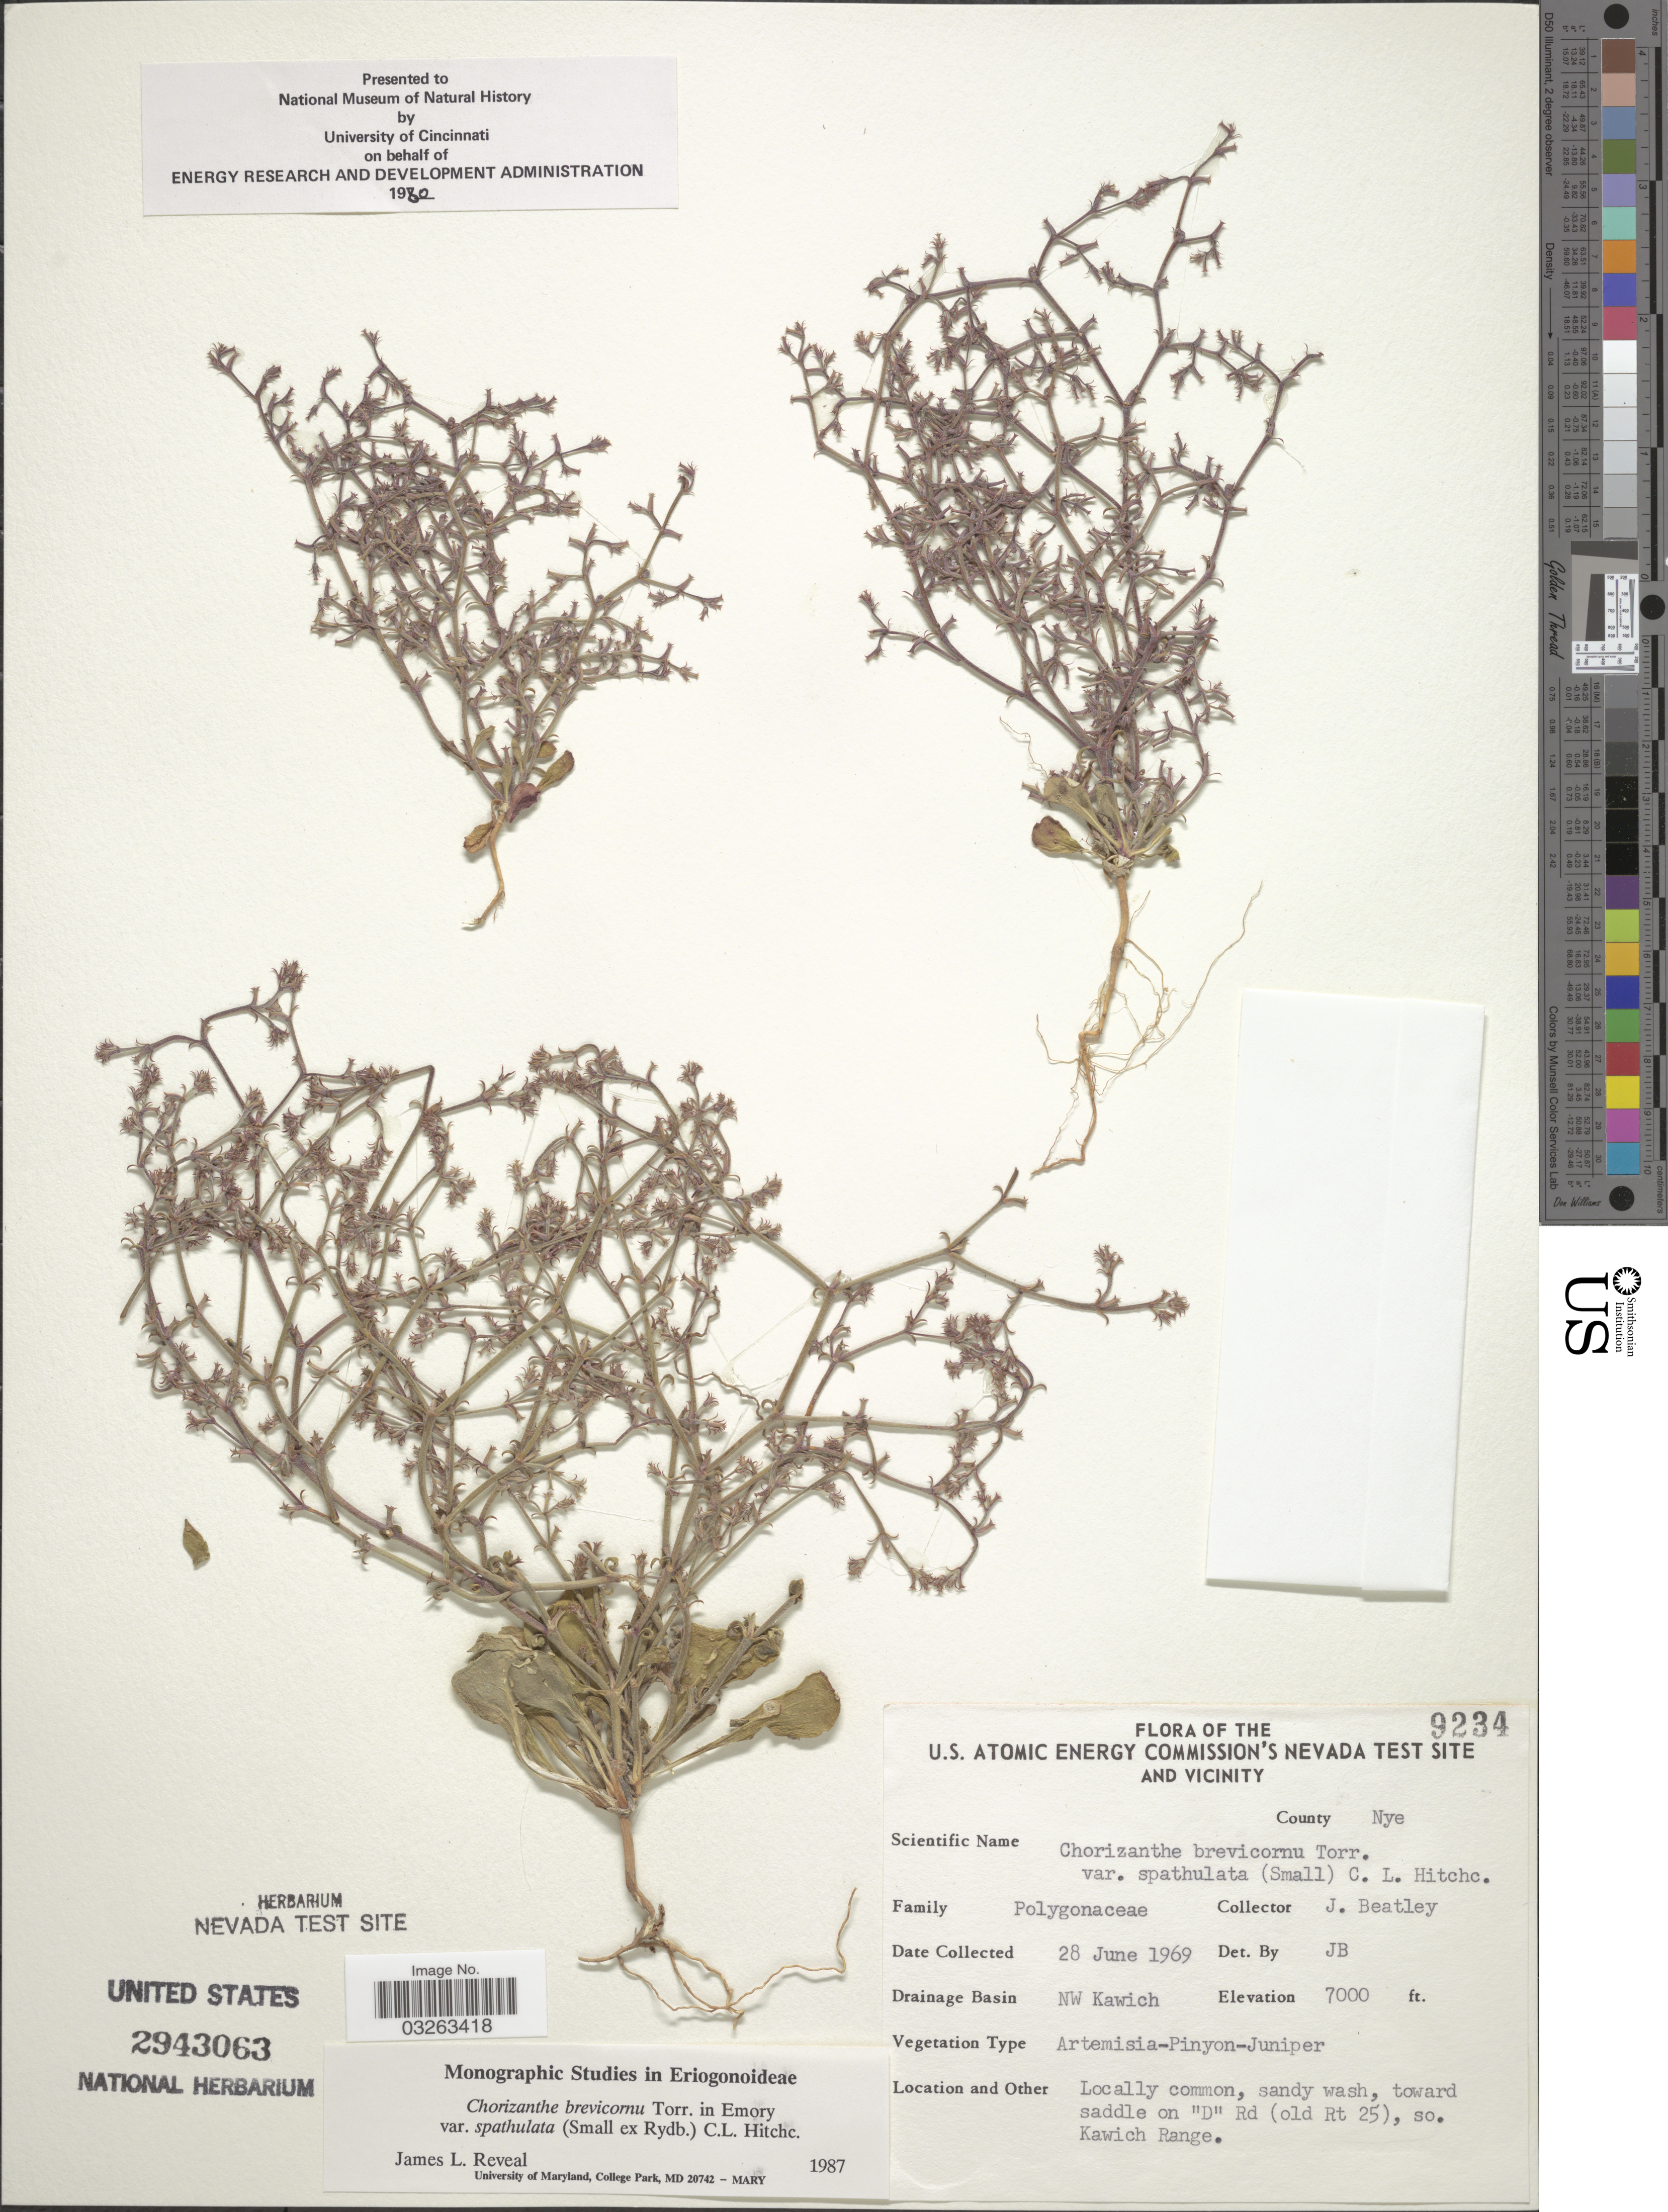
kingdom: Plantae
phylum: Tracheophyta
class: Magnoliopsida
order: Caryophyllales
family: Polygonaceae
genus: Chorizanthe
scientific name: Chorizanthe brevicornu var. spathulata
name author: (Small ex Rydb.) C.L. Hitchc.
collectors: J. C. Beatley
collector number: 9234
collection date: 1969-06-28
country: United States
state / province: Nevada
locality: U.S. Atomic Energy Commission's Nevada Test Site and Vicinity. County Nye. Drainage Basin NW Kawich. Toward saddle on "D" Rd (old Rt 25), so. Kawich Range.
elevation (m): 2134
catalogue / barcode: US 2943063